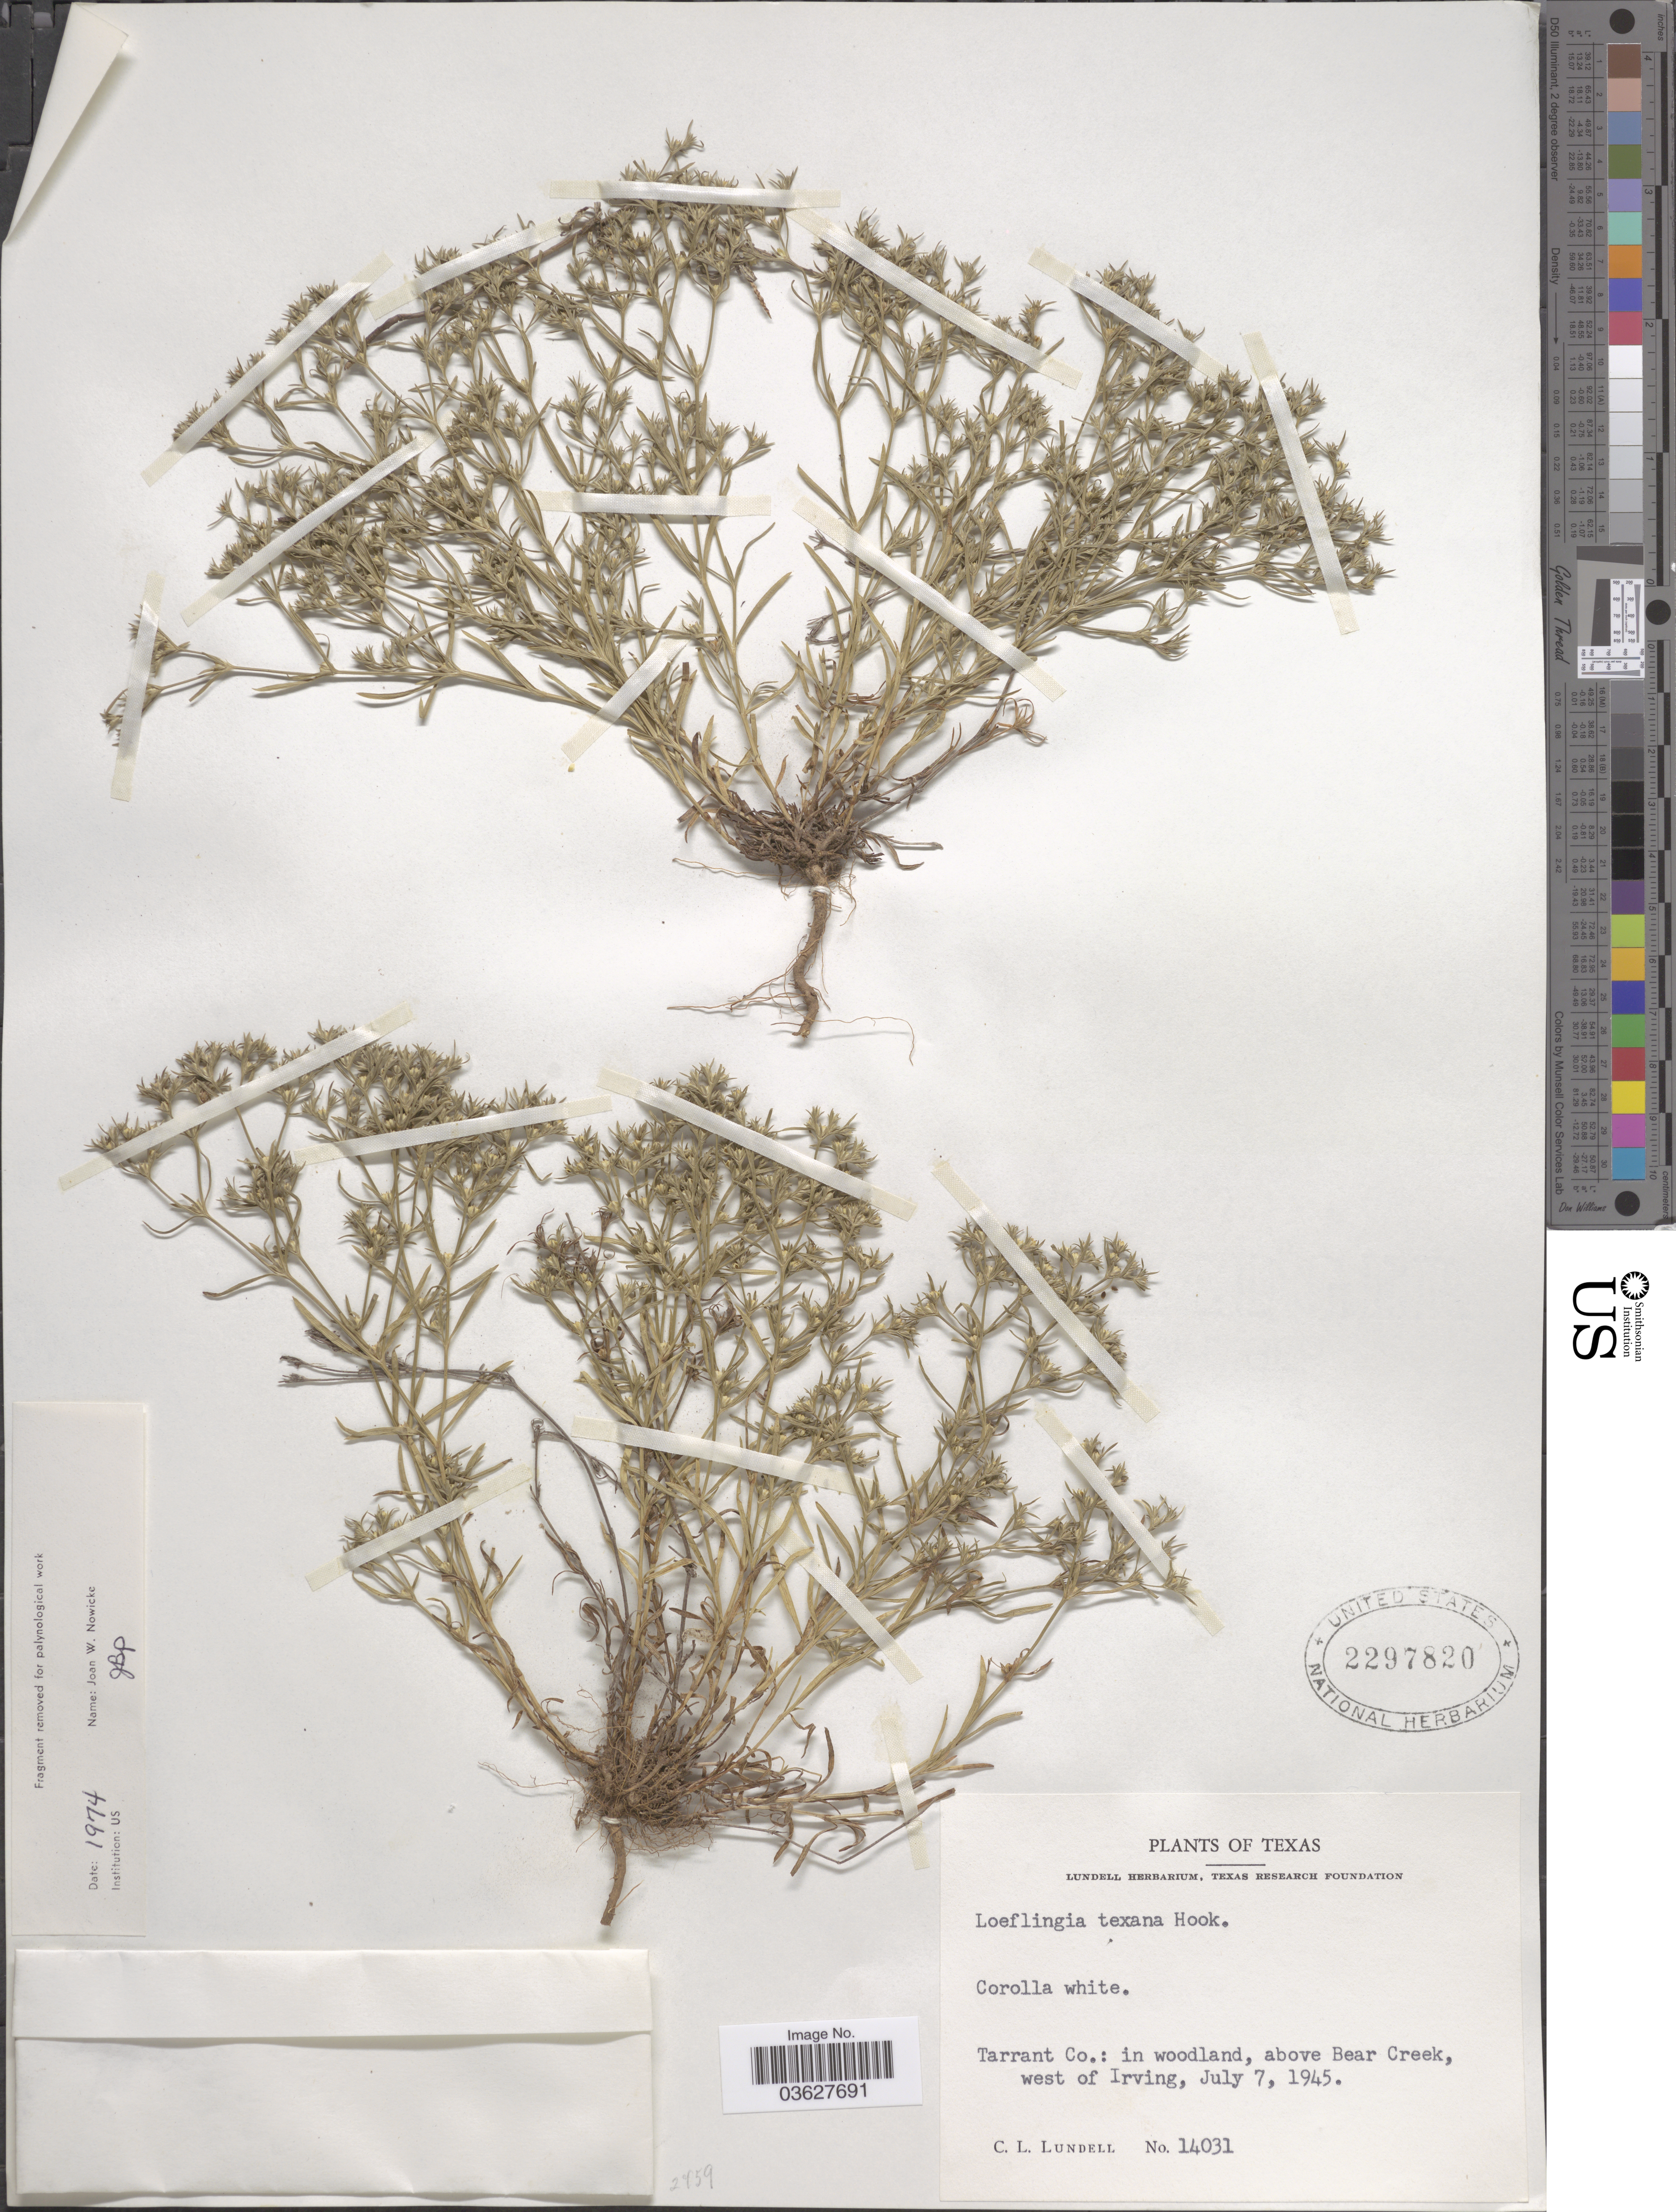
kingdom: Plantae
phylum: Tracheophyta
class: Magnoliopsida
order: Caryophyllales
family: Caryophyllaceae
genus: Loeflingia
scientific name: Loeflingia texana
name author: Hook.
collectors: C. L. Lundell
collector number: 14031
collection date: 1945-07-07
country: United States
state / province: Texas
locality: Tarrant Co.: in woodland, above Bear Creek, west of Irving.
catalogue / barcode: US 2297820